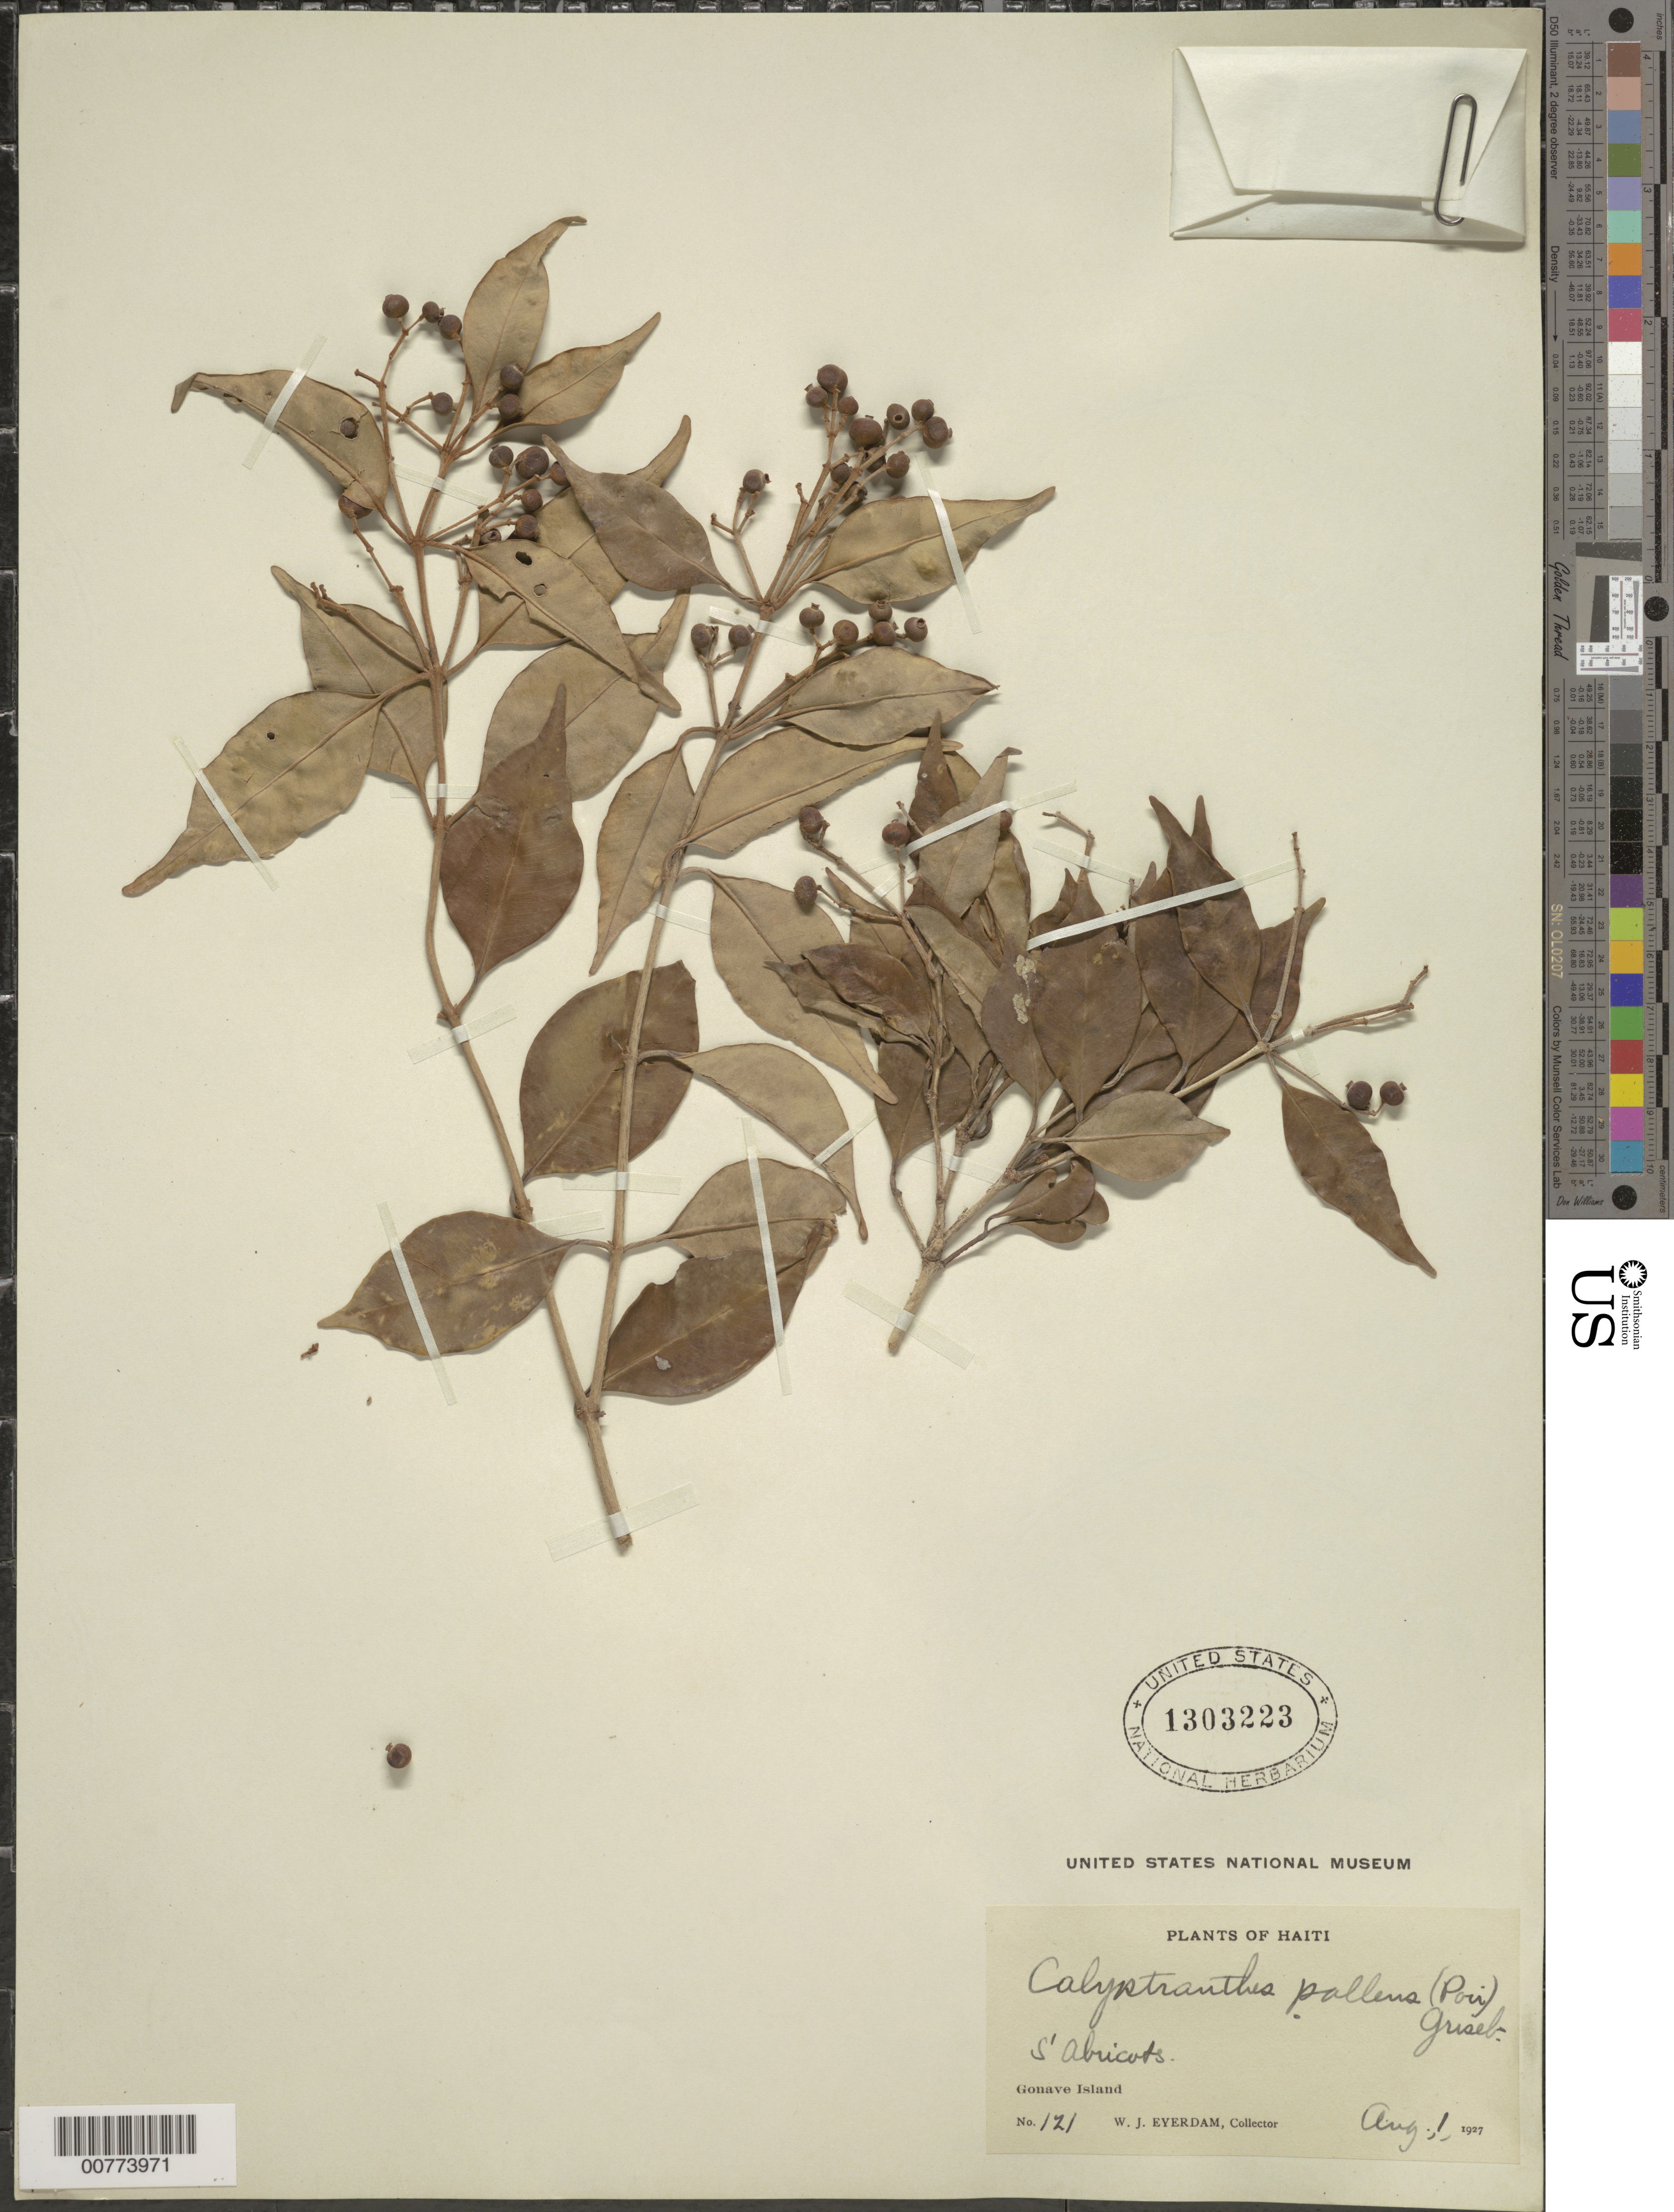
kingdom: Plantae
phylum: Tracheophyta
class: Magnoliopsida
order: Myrtales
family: Myrtaceae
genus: Myrcia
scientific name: Myrcia neopallens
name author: A.R. Lourenço & E. Lucas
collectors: W. J. Eyerdam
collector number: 121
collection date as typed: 01 Aug 1927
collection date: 1927-08-01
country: Haiti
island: Hispaniola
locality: Gonave Island, S'Abricots.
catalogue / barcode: US 1303223